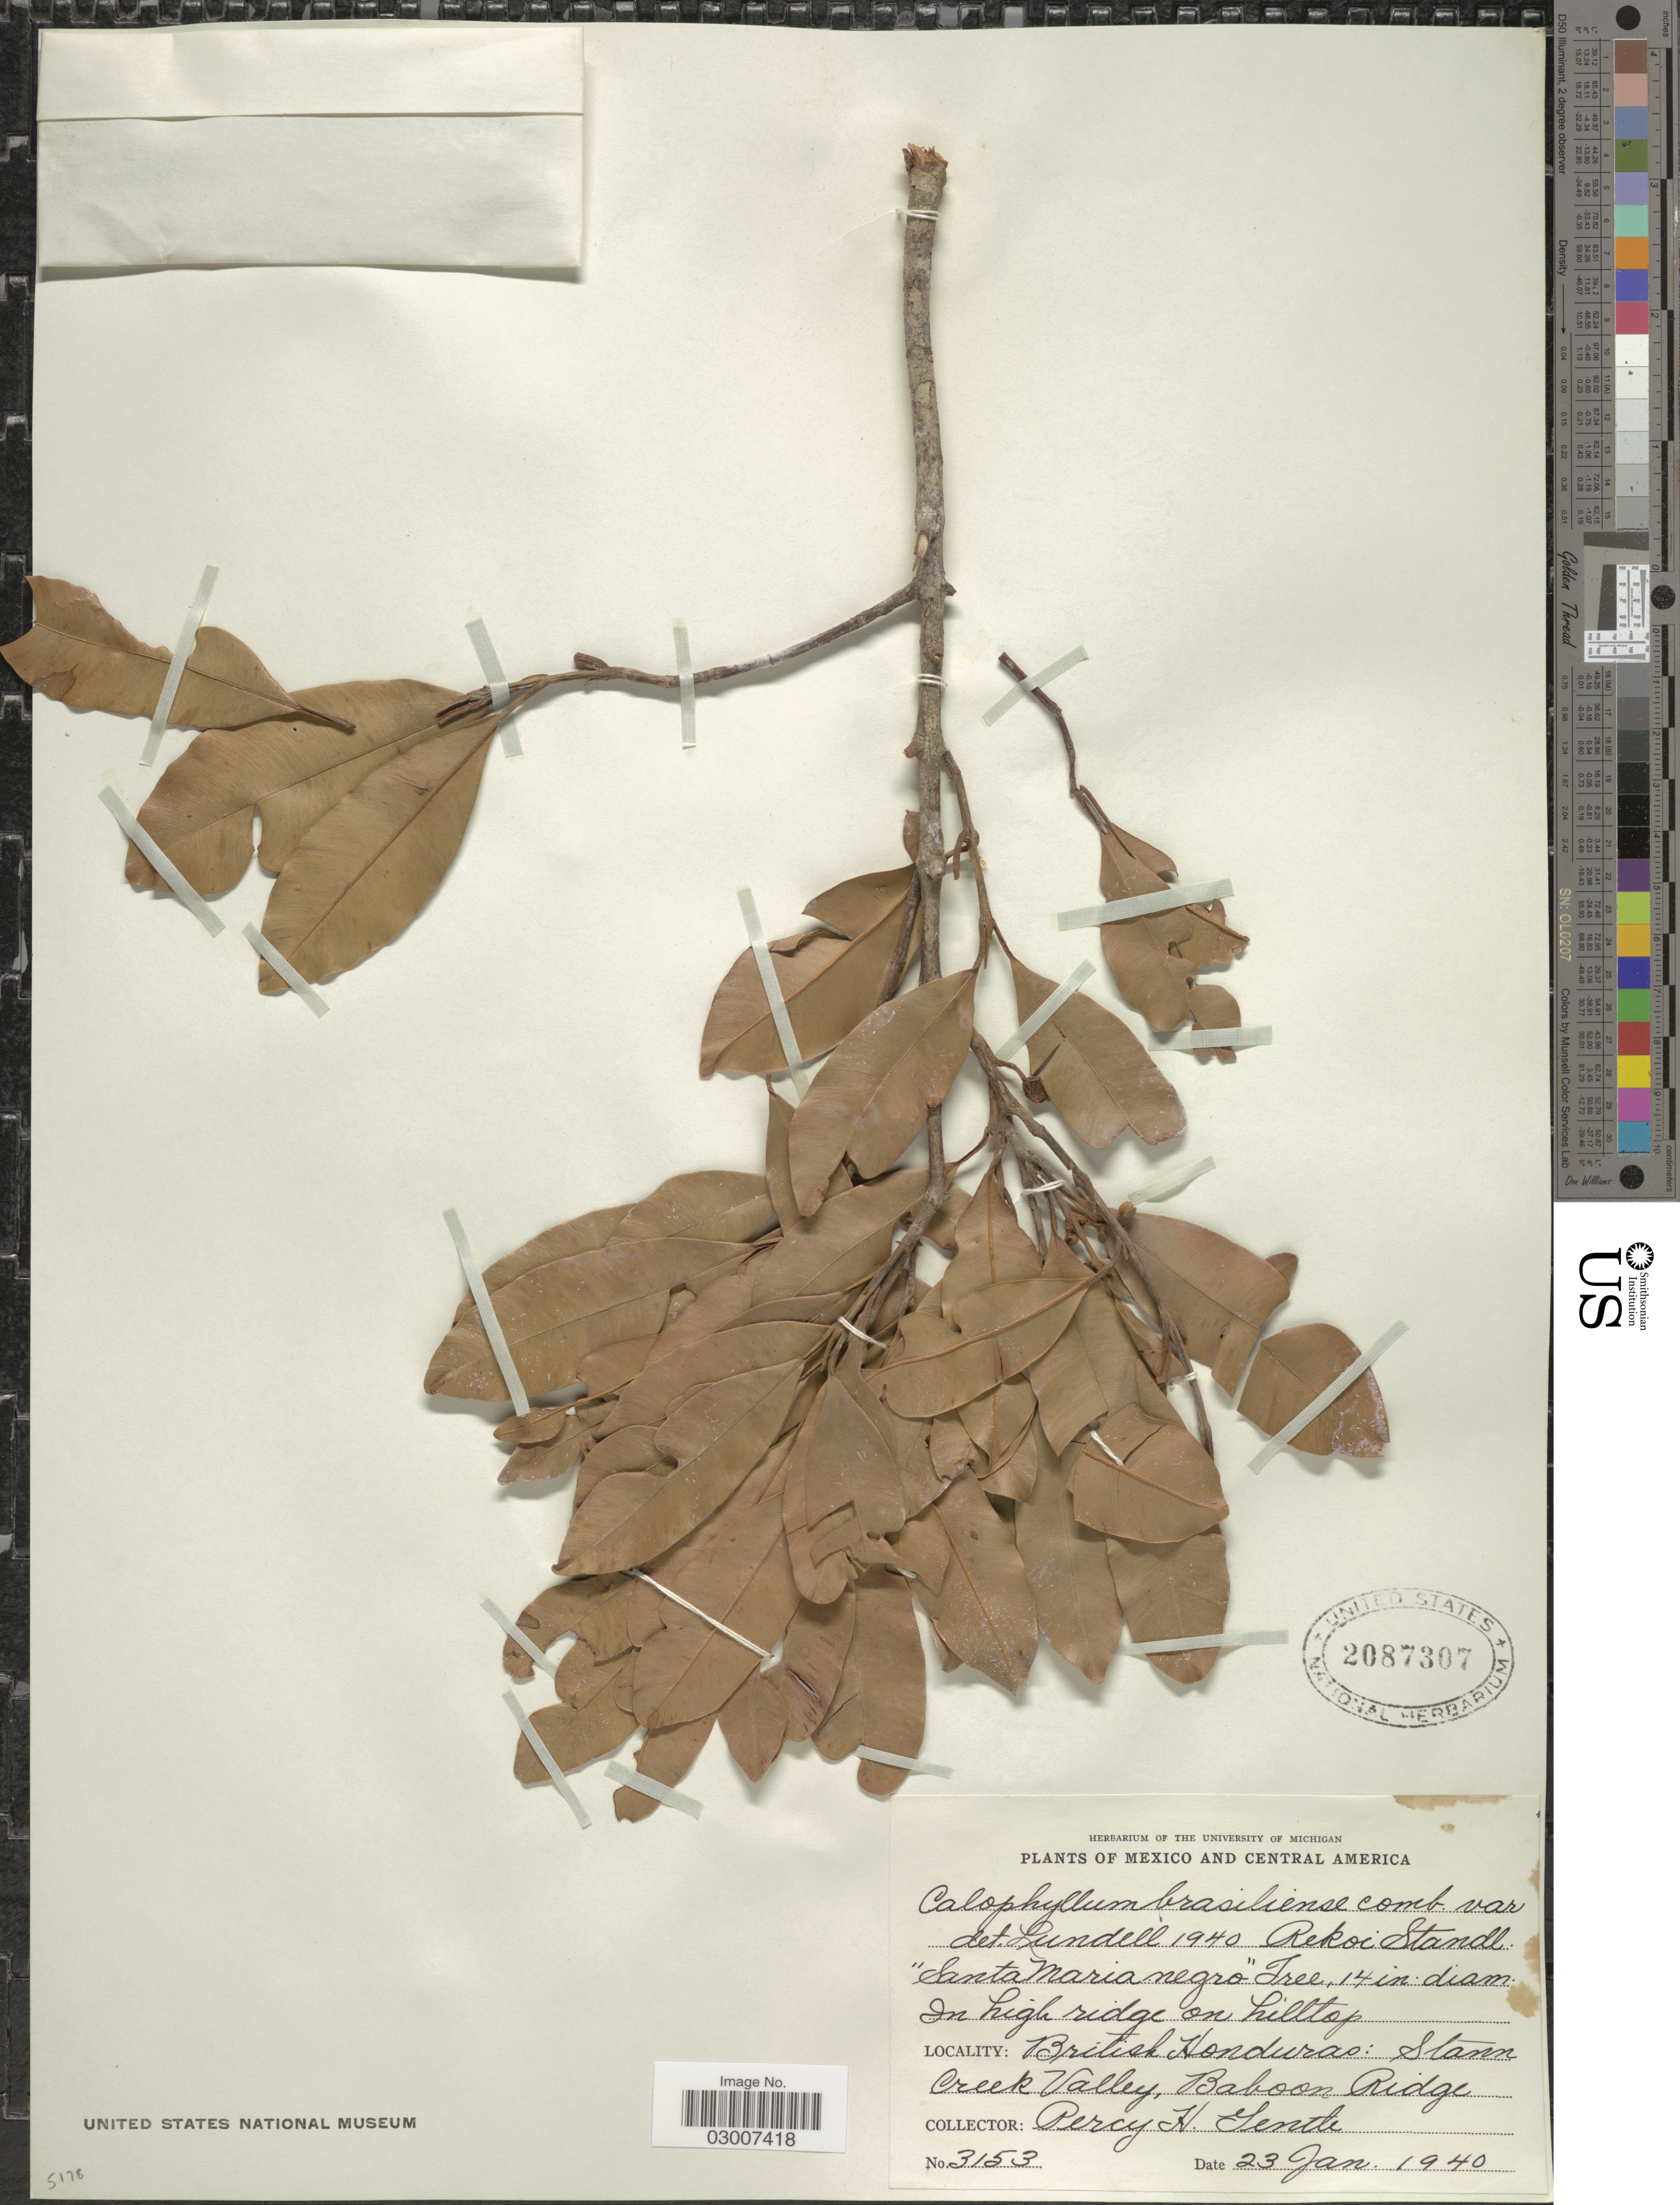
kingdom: Plantae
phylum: Tracheophyta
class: Magnoliopsida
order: Malpighiales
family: Calophyllaceae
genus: Calophyllum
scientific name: Calophyllum brasiliense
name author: Cambess.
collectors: P. H. Gentle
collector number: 3153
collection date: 1940-01-23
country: Belize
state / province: Stann Creek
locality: British Honduras: Stann Creek Valley, Baboon Ridge.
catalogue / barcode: US 2087307